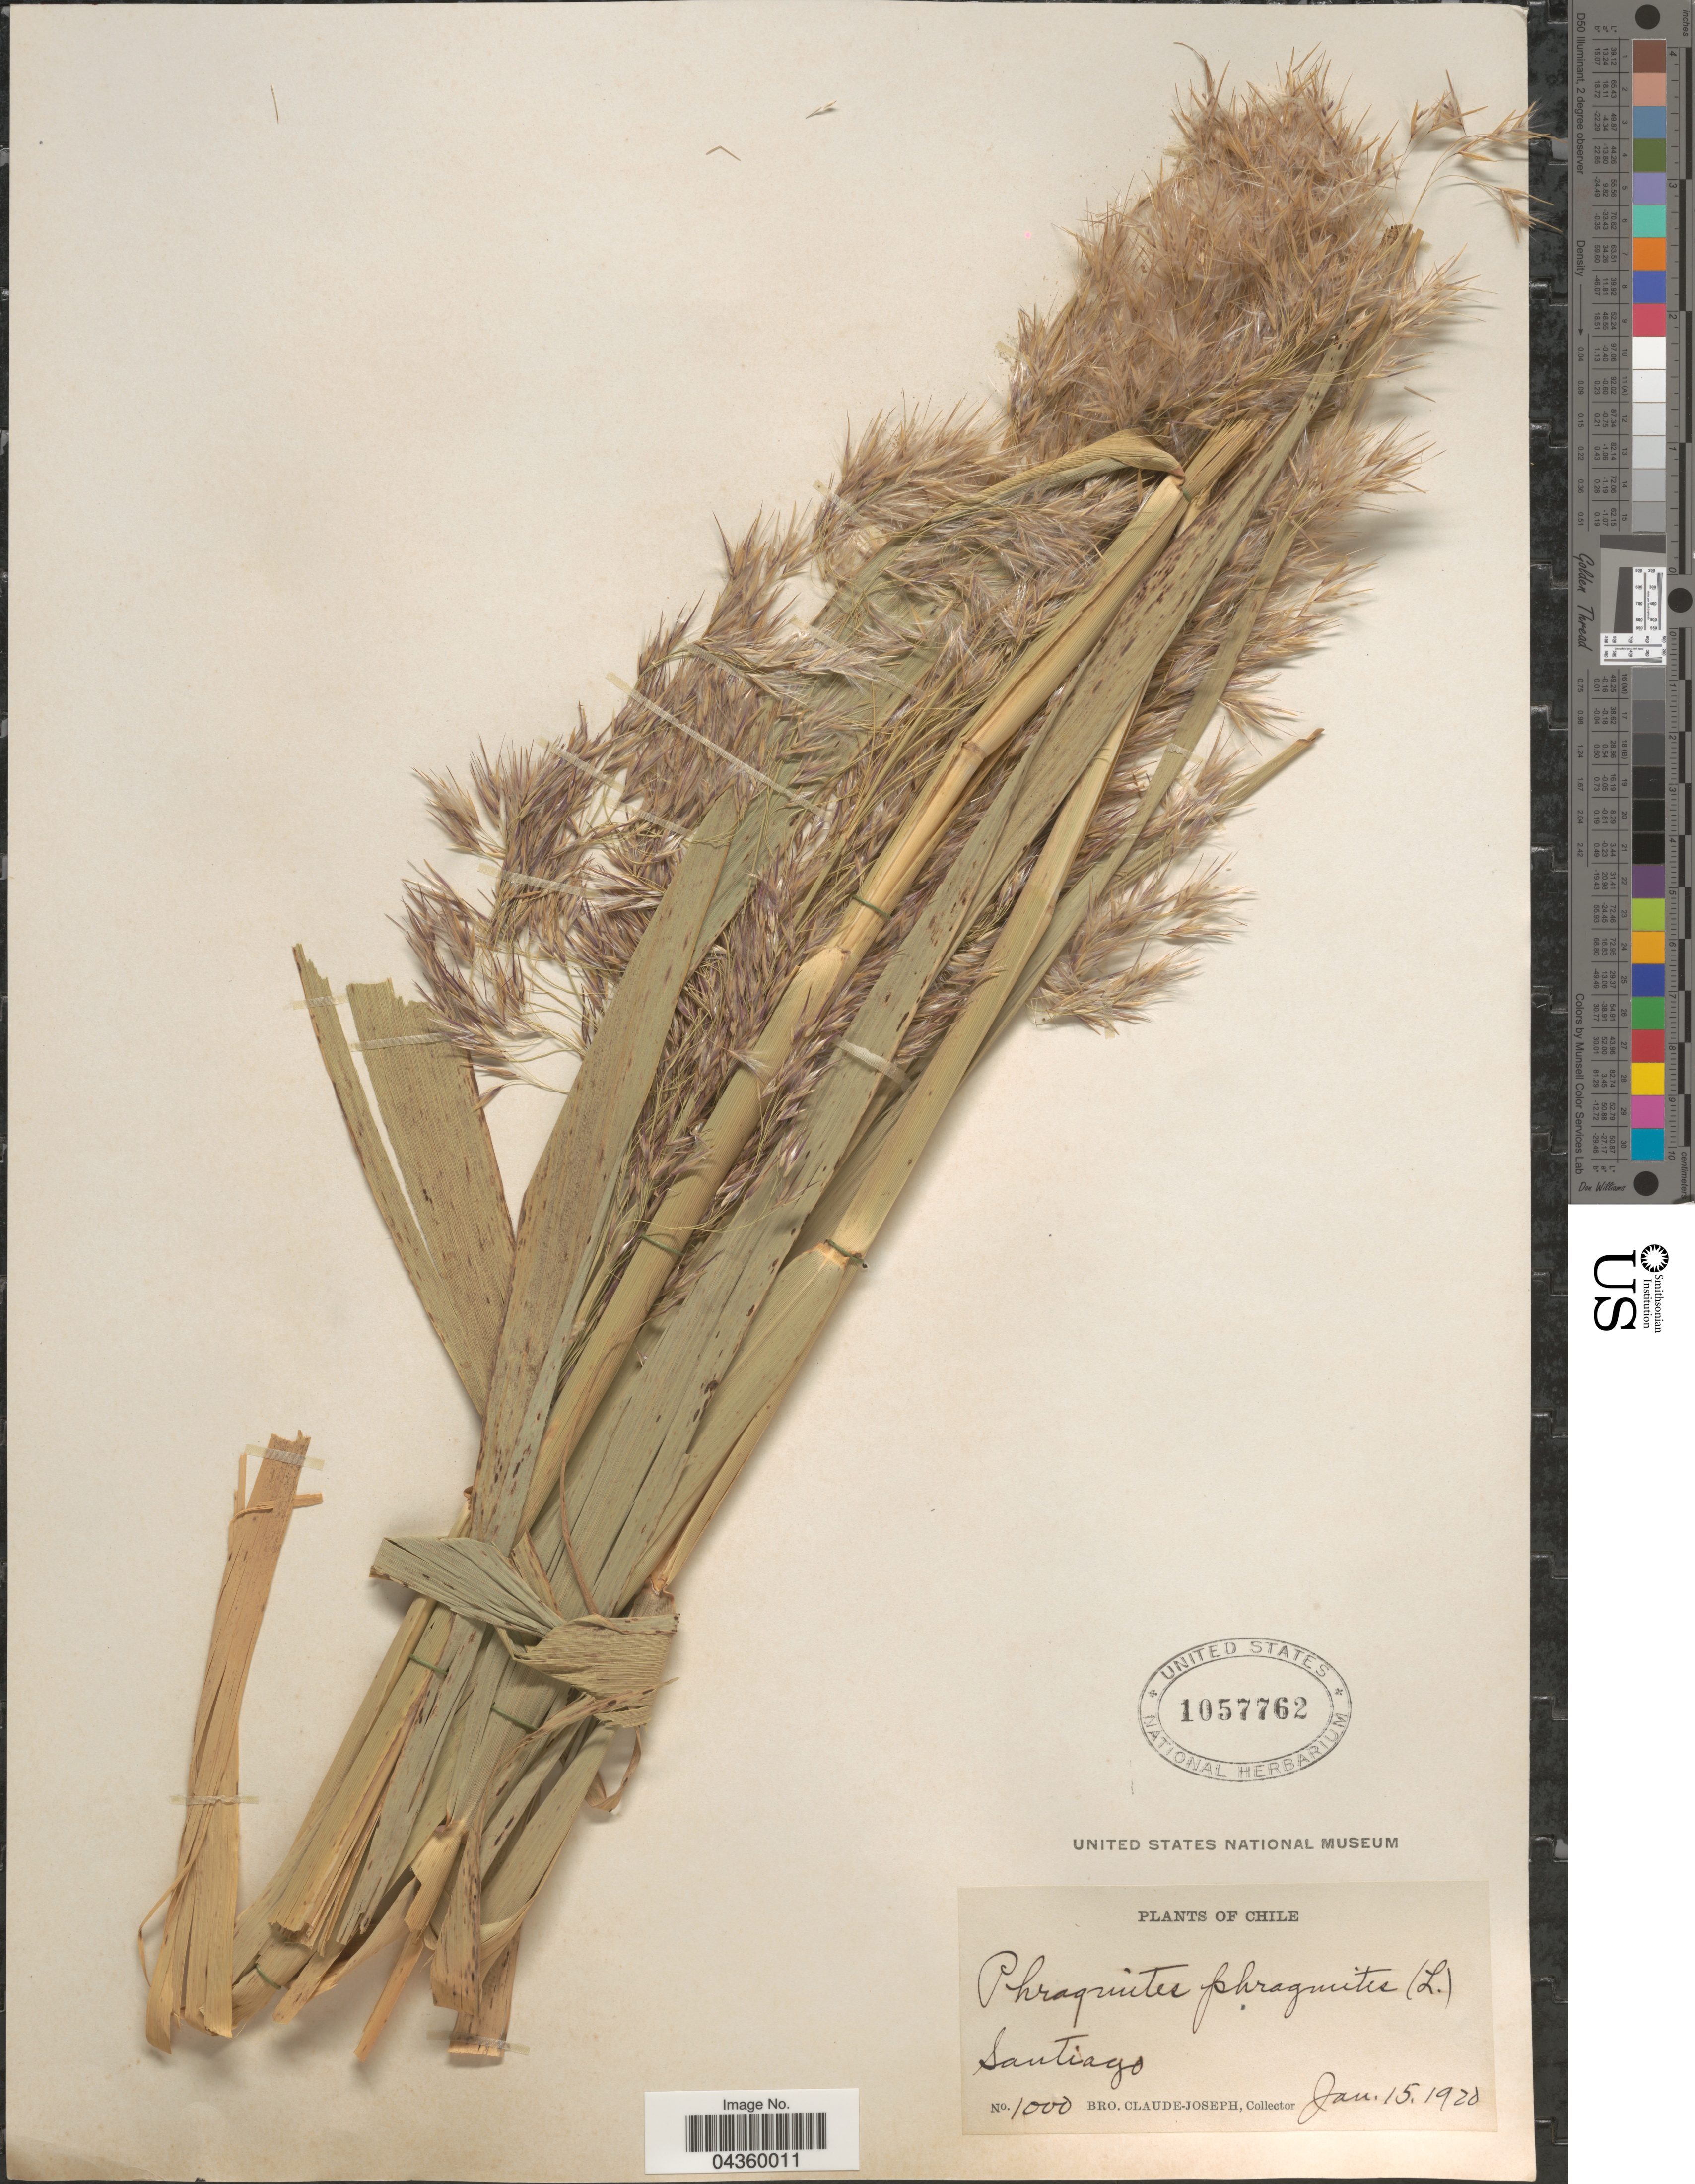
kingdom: Plantae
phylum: Tracheophyta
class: Liliopsida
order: Poales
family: Poaceae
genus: Phragmites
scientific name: Phragmites australis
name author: (Cav.) Trin. ex Steud.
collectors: Bro. Claude-Joseph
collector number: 1000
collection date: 1920-01-15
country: Chile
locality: Santiago.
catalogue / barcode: US 1057762